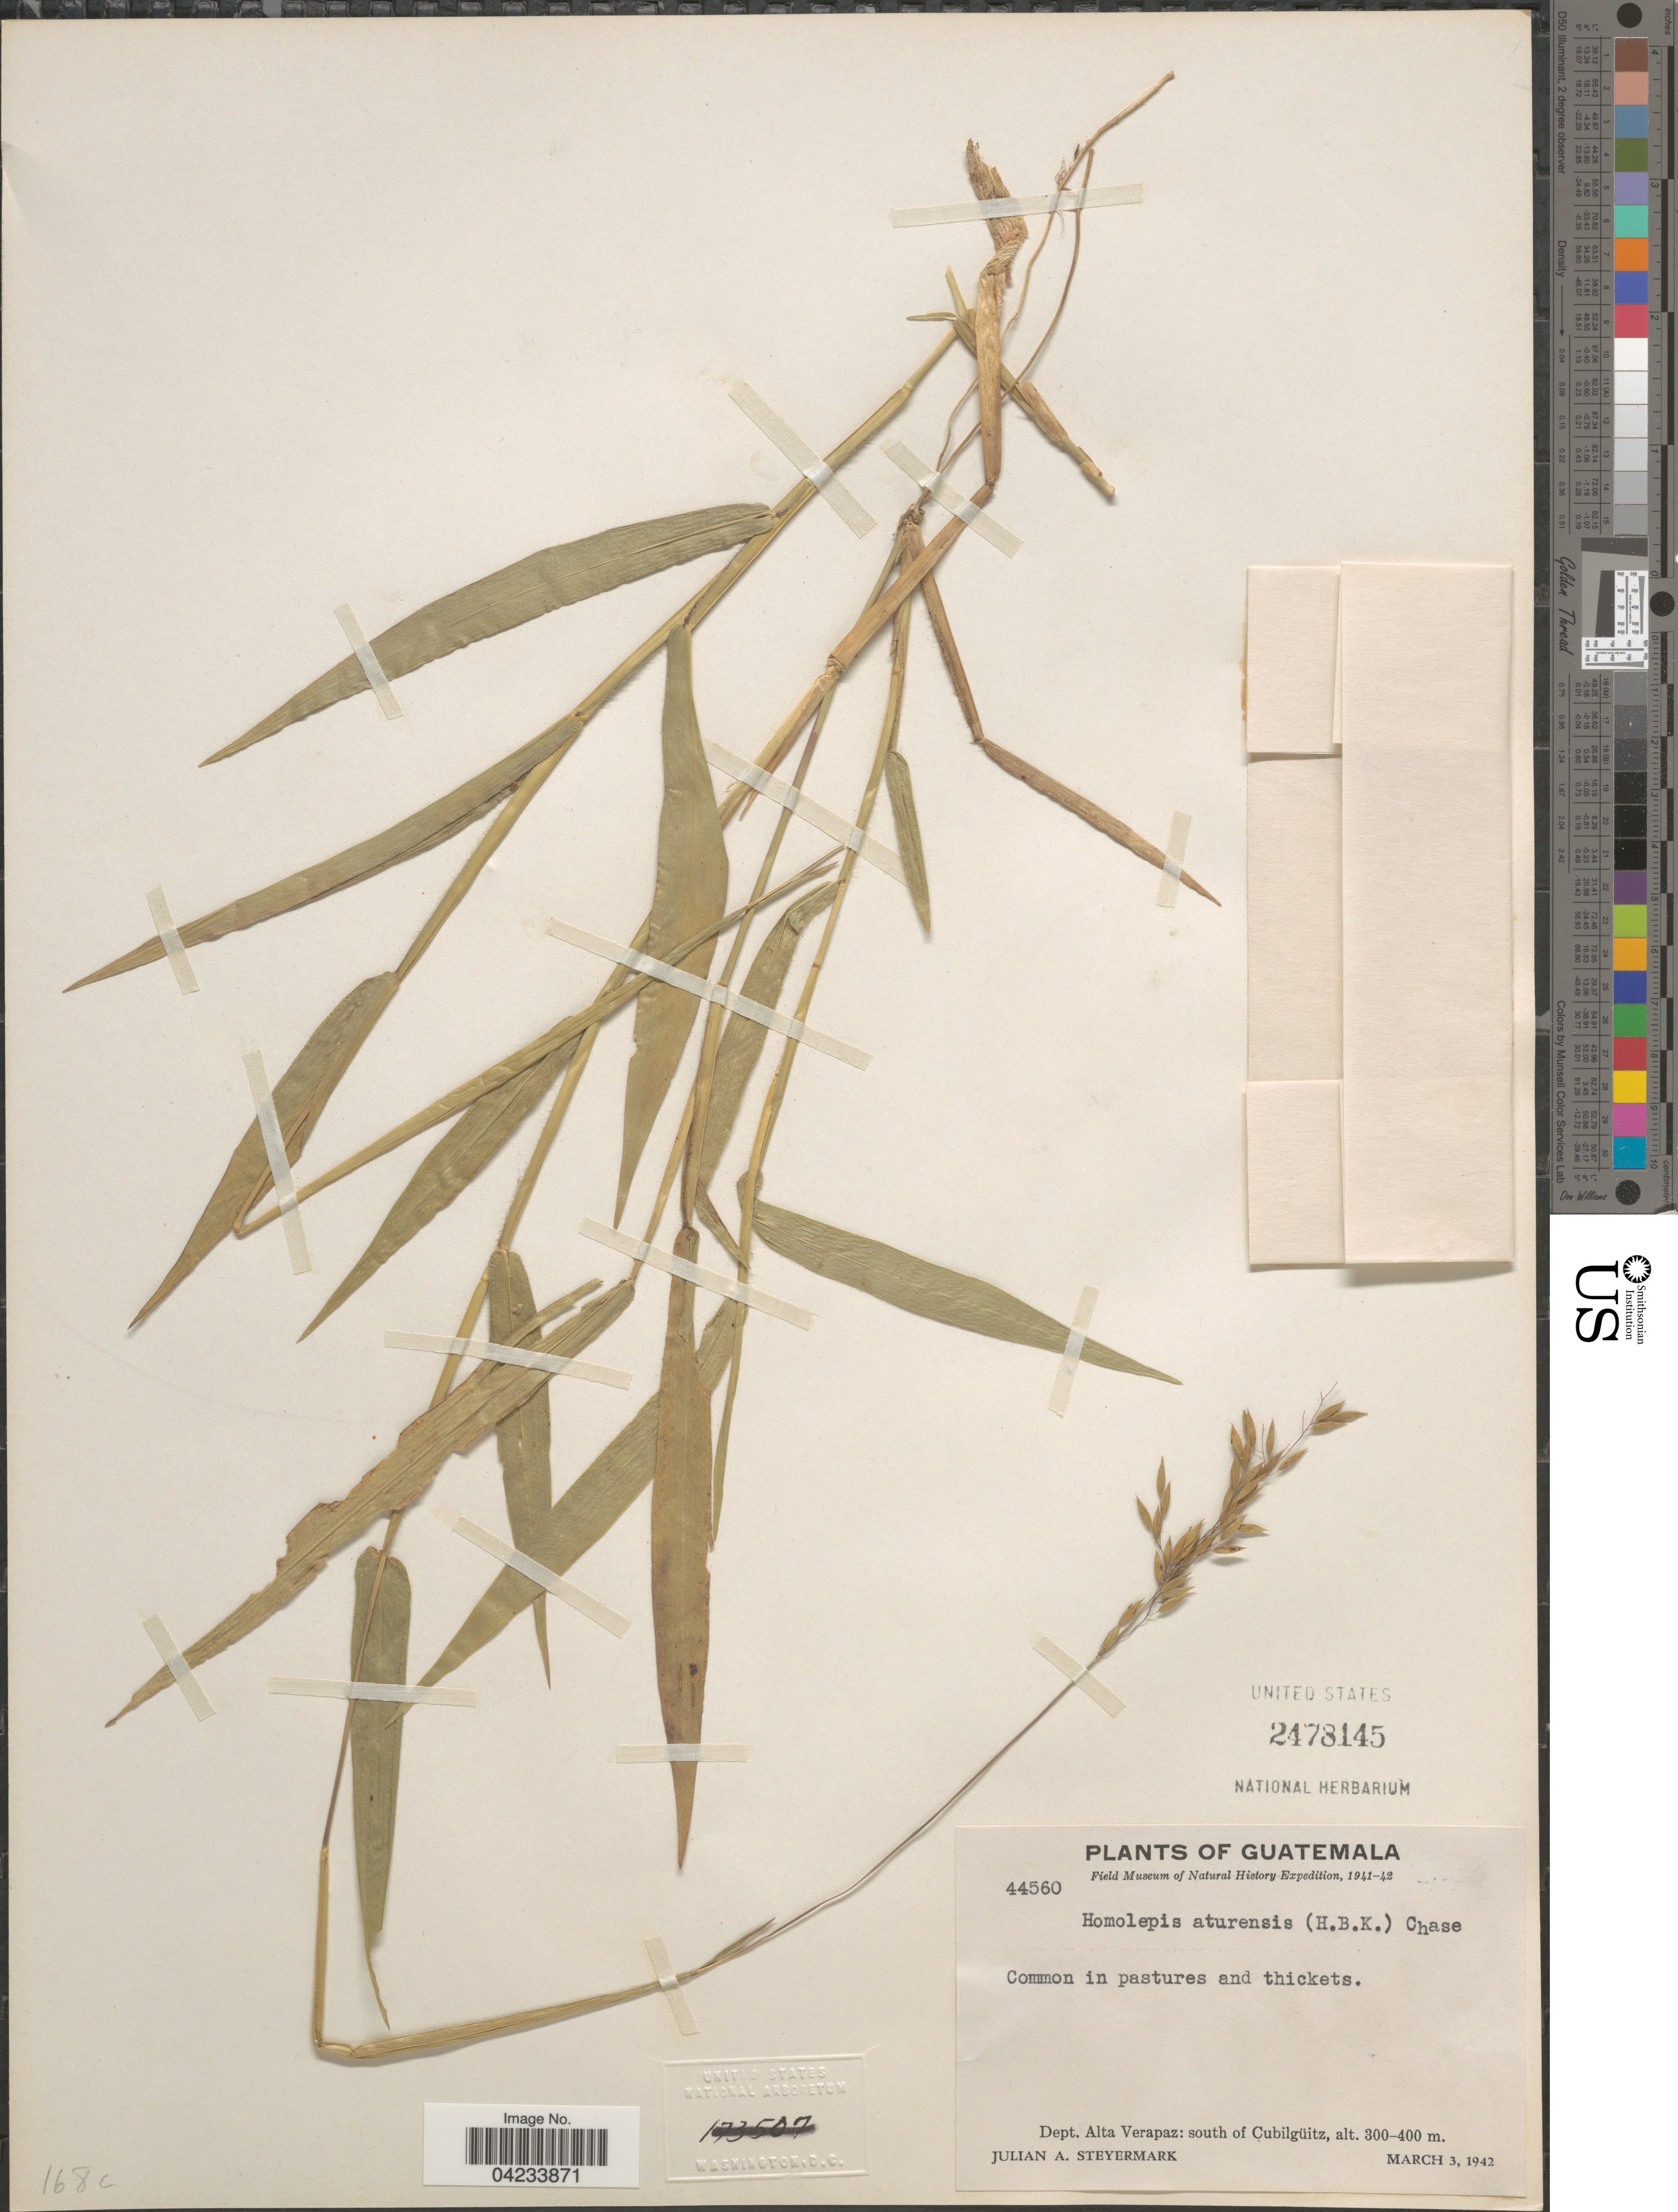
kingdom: Plantae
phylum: Tracheophyta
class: Liliopsida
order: Poales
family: Poaceae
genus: Homolepis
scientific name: Homolepis aturensis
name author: (Kunth) Chase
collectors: J. Steyermark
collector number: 44560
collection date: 1942-03-03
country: Guatemala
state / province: Alta Verapaz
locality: Field Museum of Natural History Expedition, 1941-42. Dept. Alta Verapaz: south of Cubilgüitz.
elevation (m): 300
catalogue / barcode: US 2478145